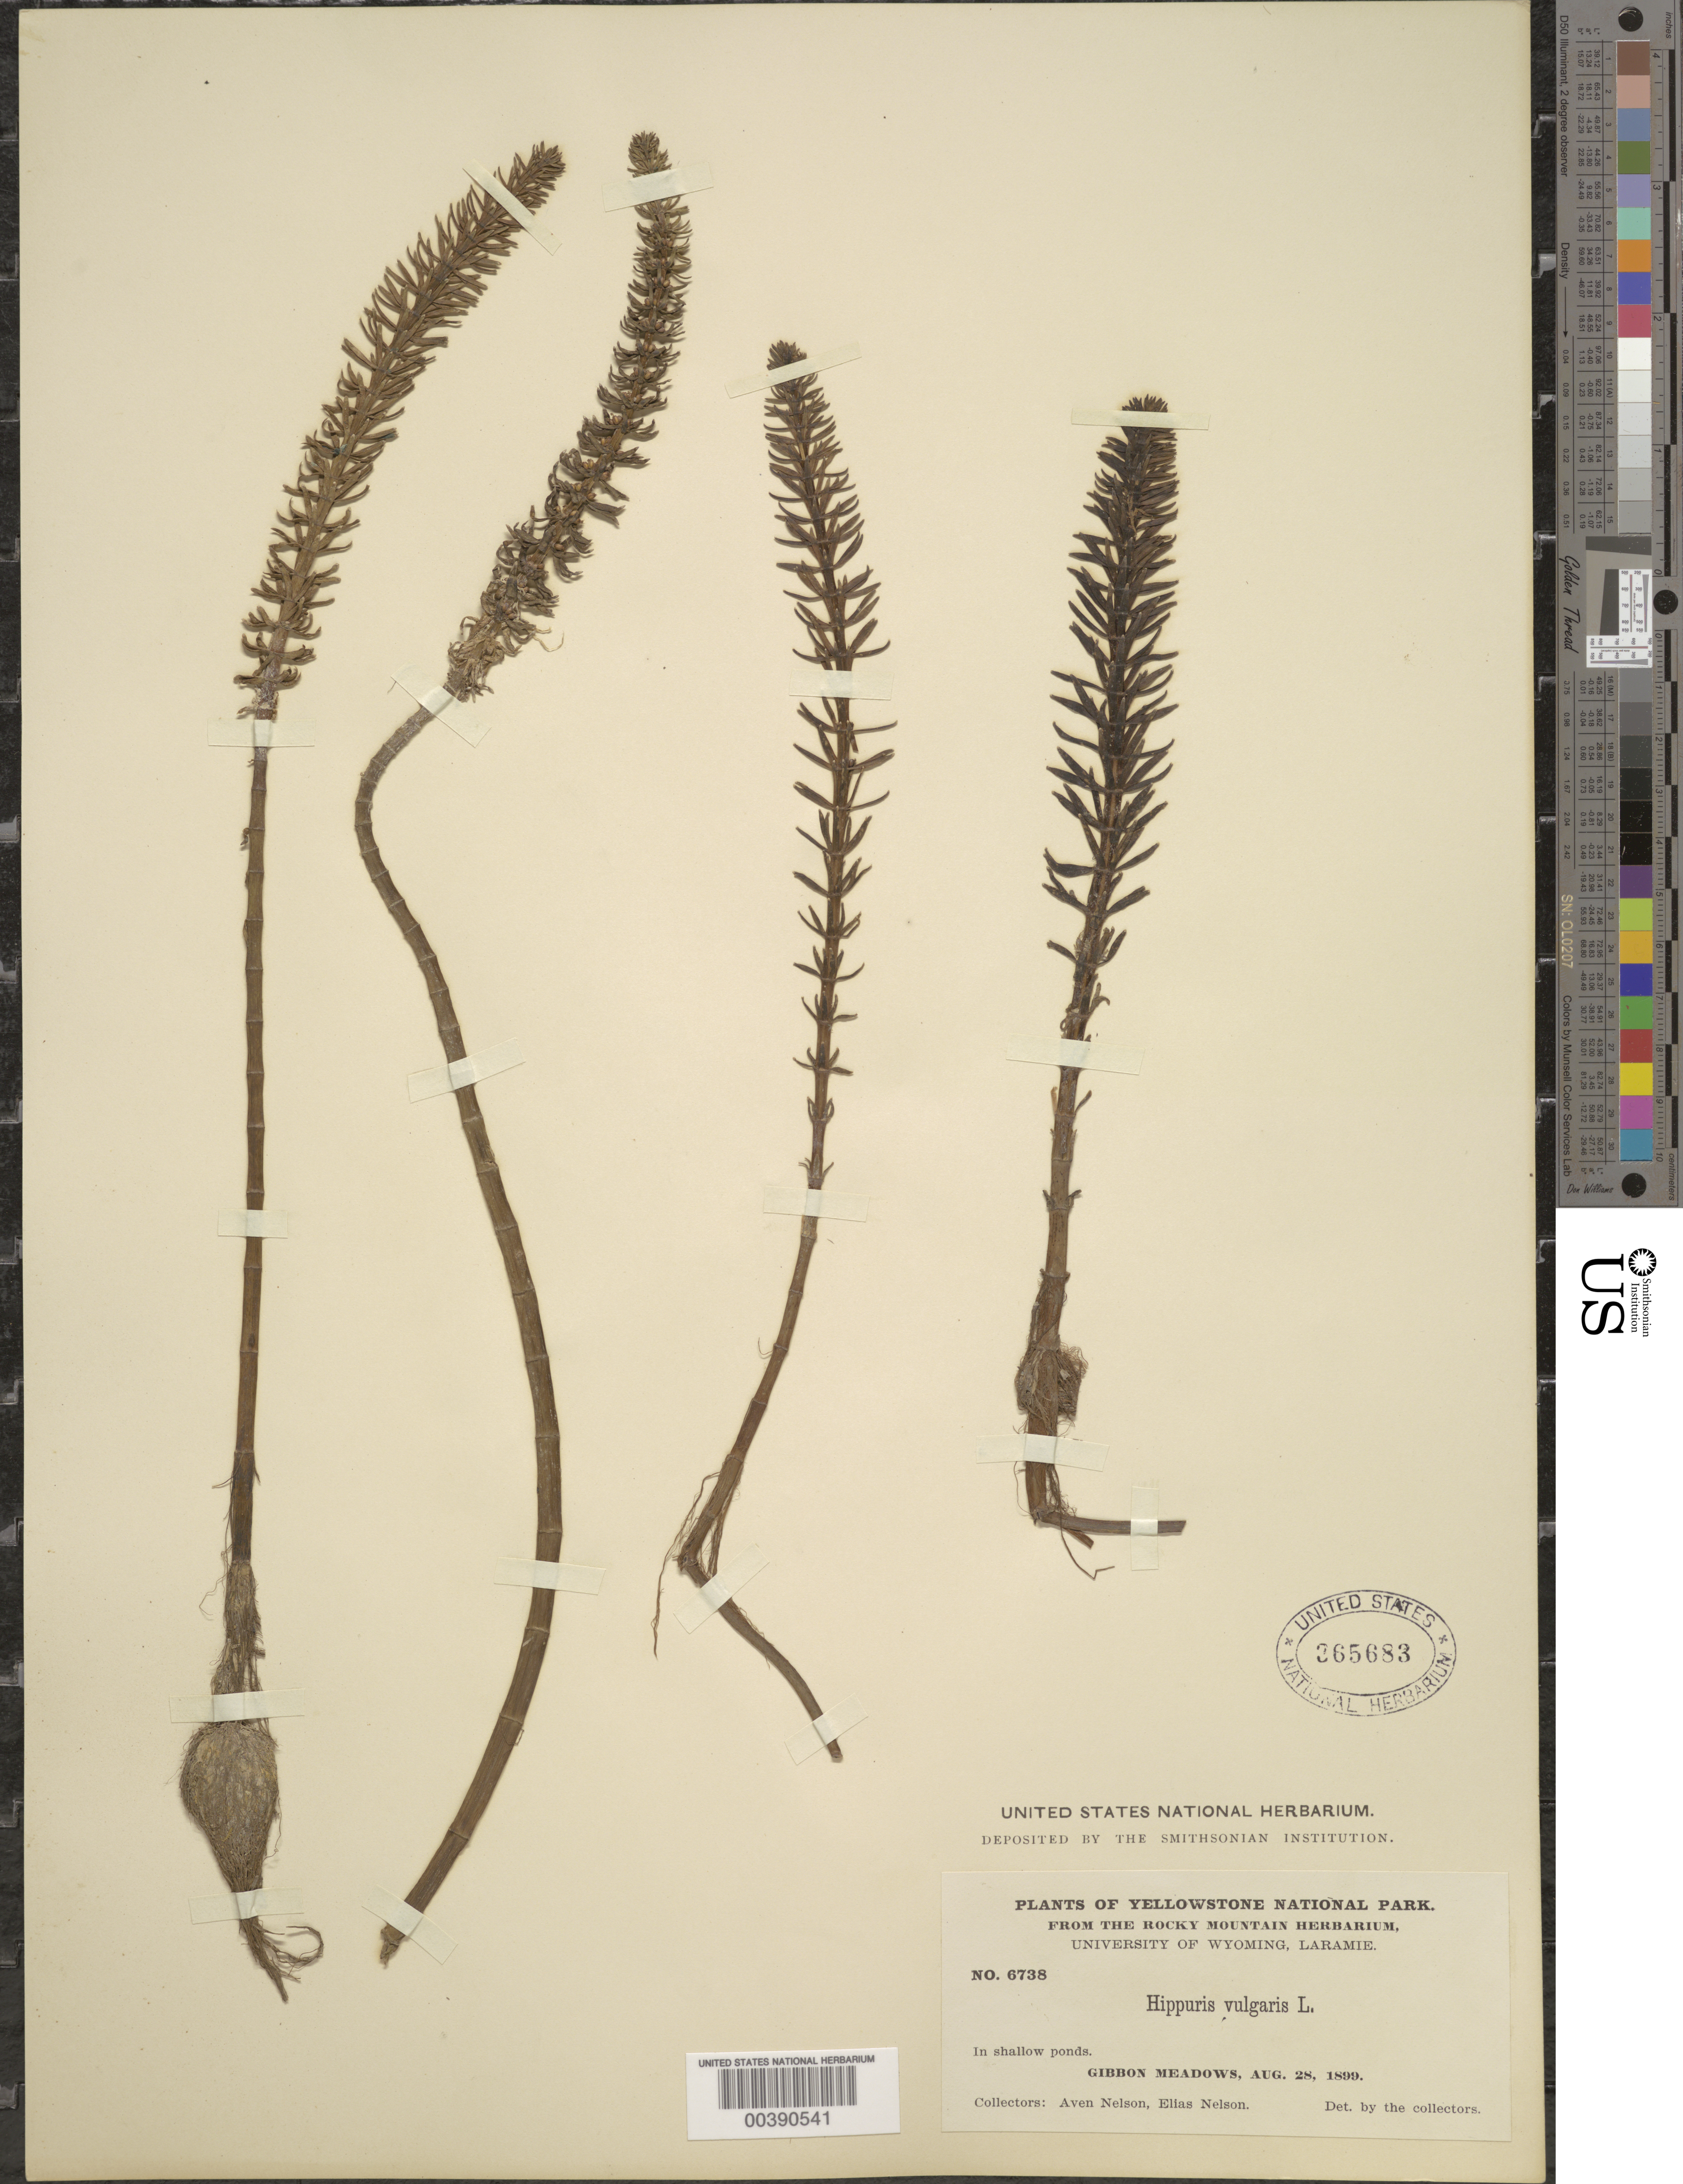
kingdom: Plantae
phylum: Tracheophyta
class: Magnoliopsida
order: Lamiales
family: Plantaginaceae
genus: Hippuris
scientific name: Hippuris vulgaris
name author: L.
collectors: A. Nelson & E. A. Goldman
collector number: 6738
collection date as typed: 28 Aug 1899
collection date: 1899-08-28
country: United States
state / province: Wyoming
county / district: Park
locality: Yellowstone park, gibbon meadows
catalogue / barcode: US 365683